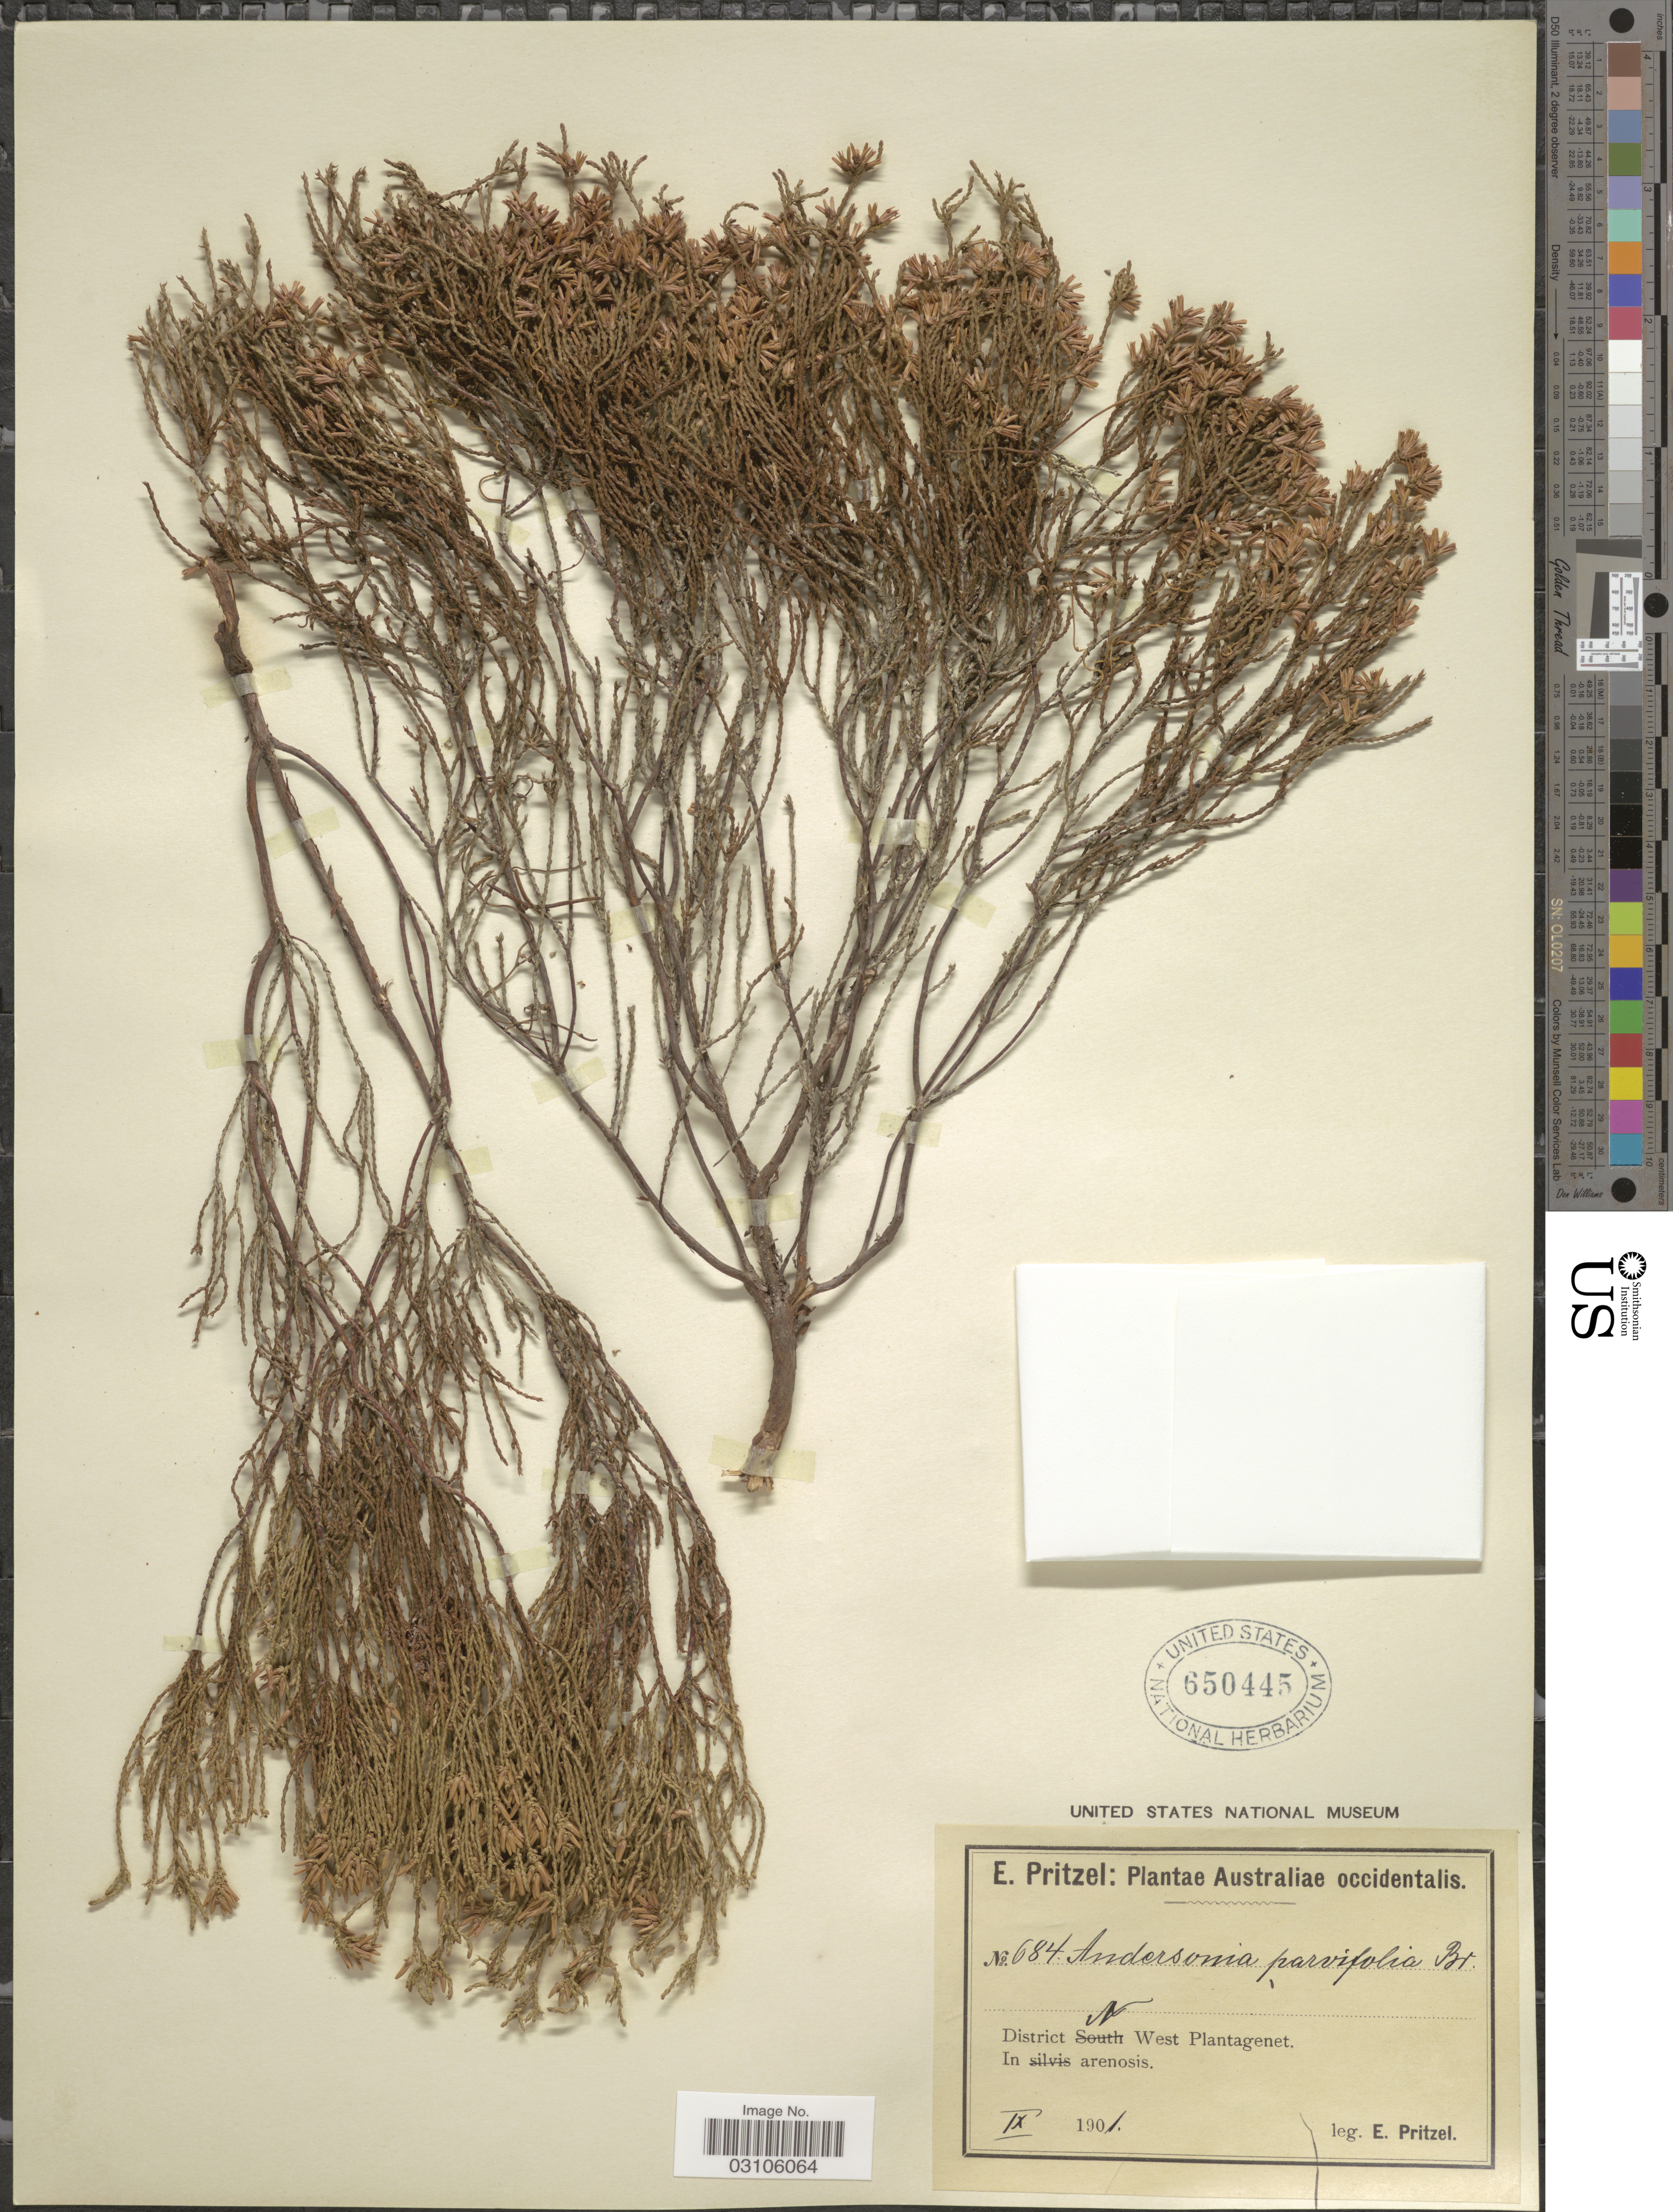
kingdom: Plantae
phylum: Tracheophyta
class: Magnoliopsida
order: Ericales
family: Ericaceae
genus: Andersonia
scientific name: Andersonia parvifolia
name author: R. Br.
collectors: E. G. Pritzel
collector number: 684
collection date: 1901-09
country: Australia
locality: Australiae occidentalis. District N West Plantagenet. In arenosis.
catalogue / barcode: US 650445